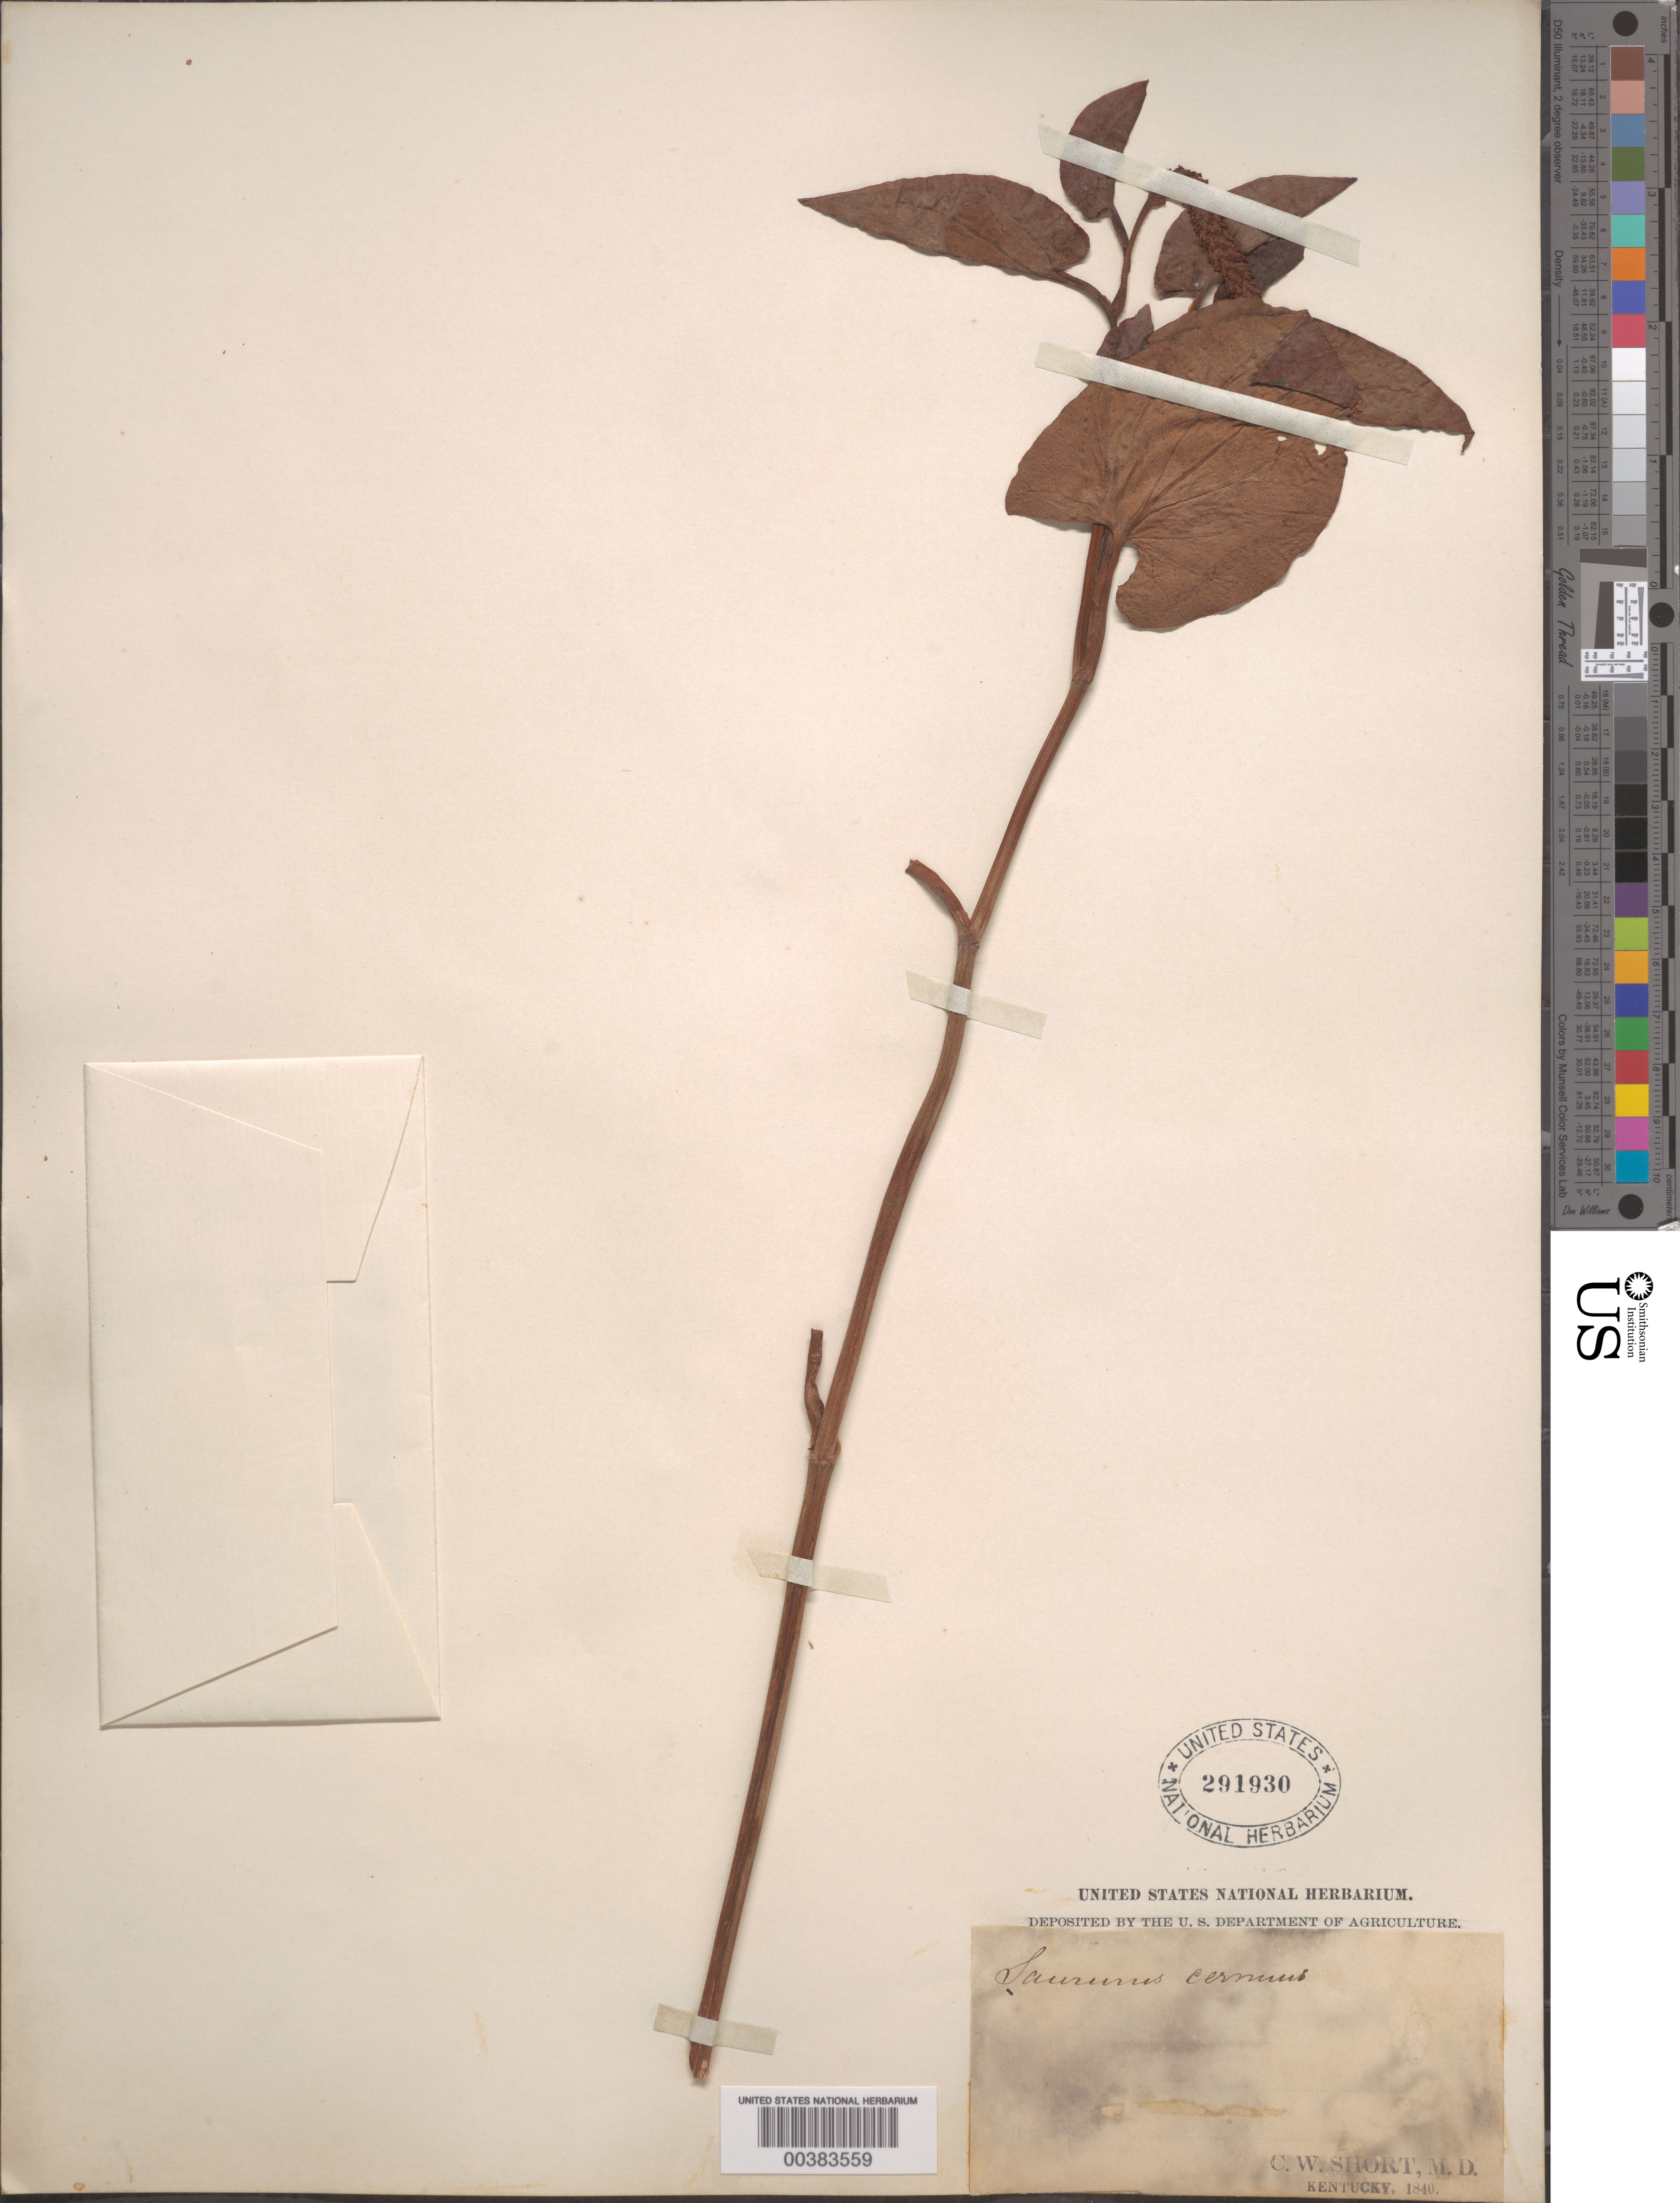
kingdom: Plantae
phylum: Tracheophyta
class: Magnoliopsida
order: Piperales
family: Saururaceae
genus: Saururus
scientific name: Saururus cernuus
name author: L.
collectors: C. W. Short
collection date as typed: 1840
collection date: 1840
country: United States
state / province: Kentucky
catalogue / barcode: US 291930